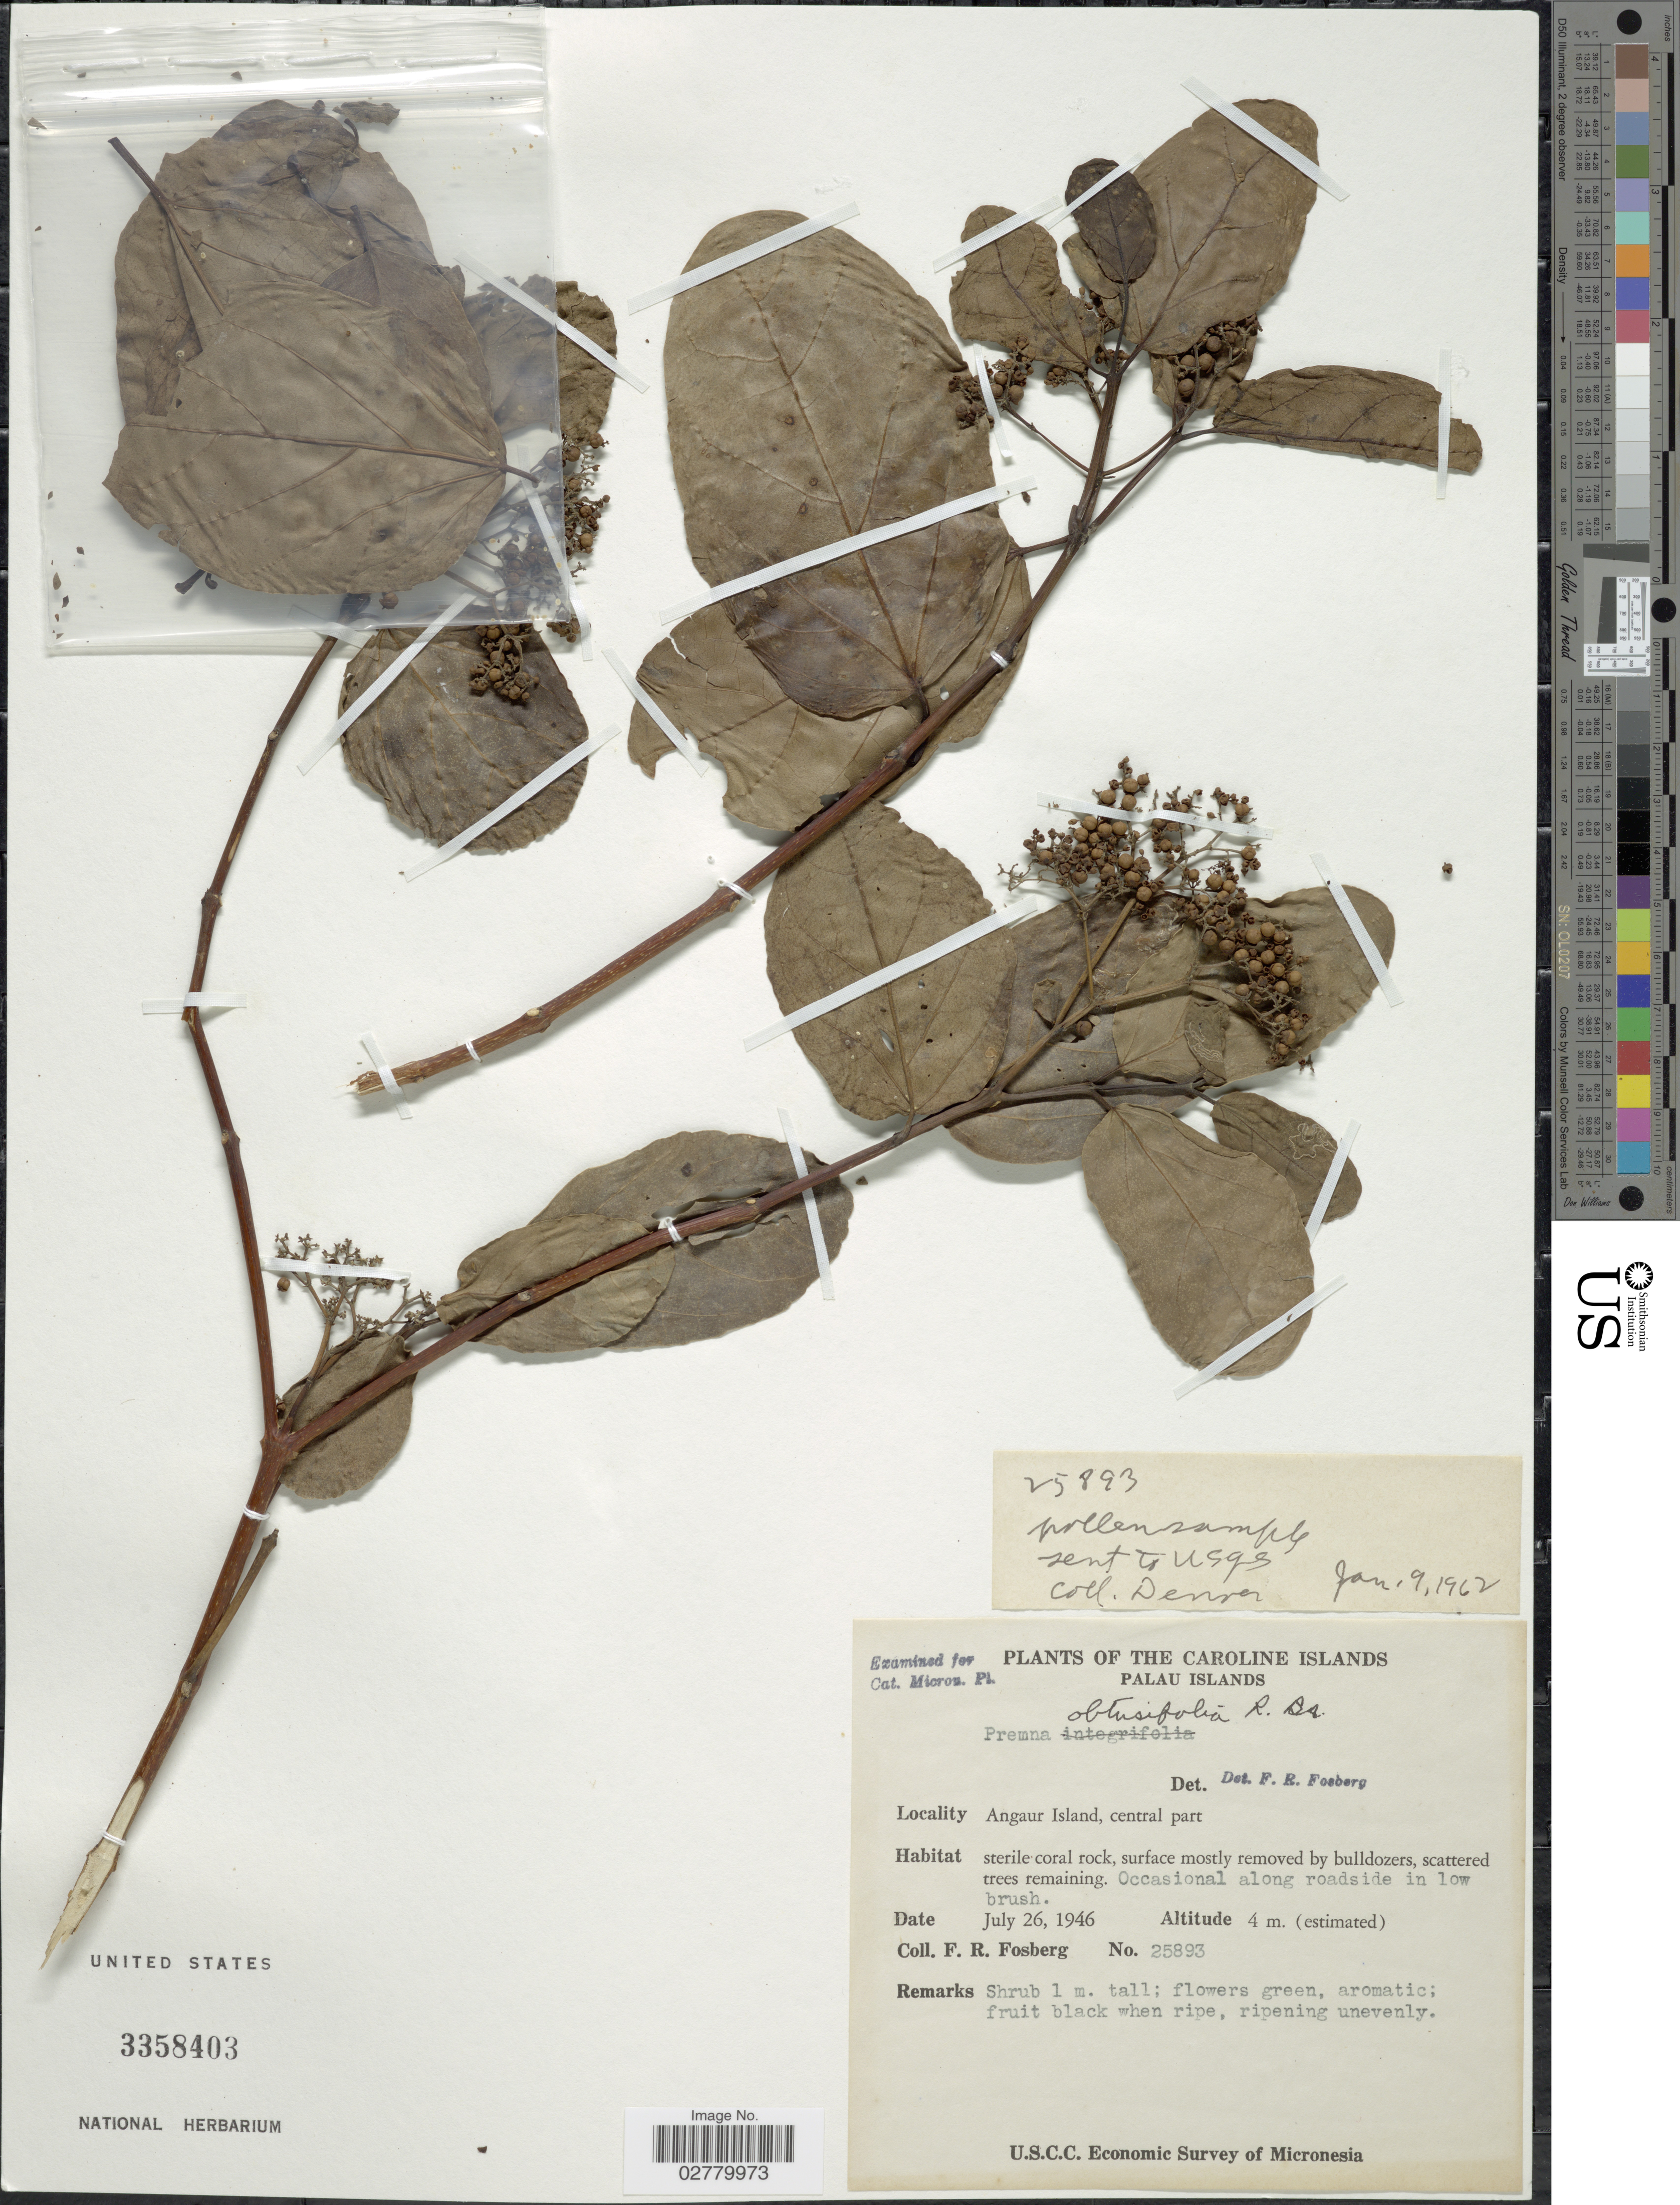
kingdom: Plantae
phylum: Tracheophyta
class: Magnoliopsida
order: Lamiales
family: Lamiaceae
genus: Premna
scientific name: Premna obtusifolia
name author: R. Br.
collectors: F. R. Fosberg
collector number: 25893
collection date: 1946-07-26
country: Palau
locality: The Caroline Islands. Palau Islands. Angaur Island, central part.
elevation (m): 4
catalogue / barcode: US 3358403